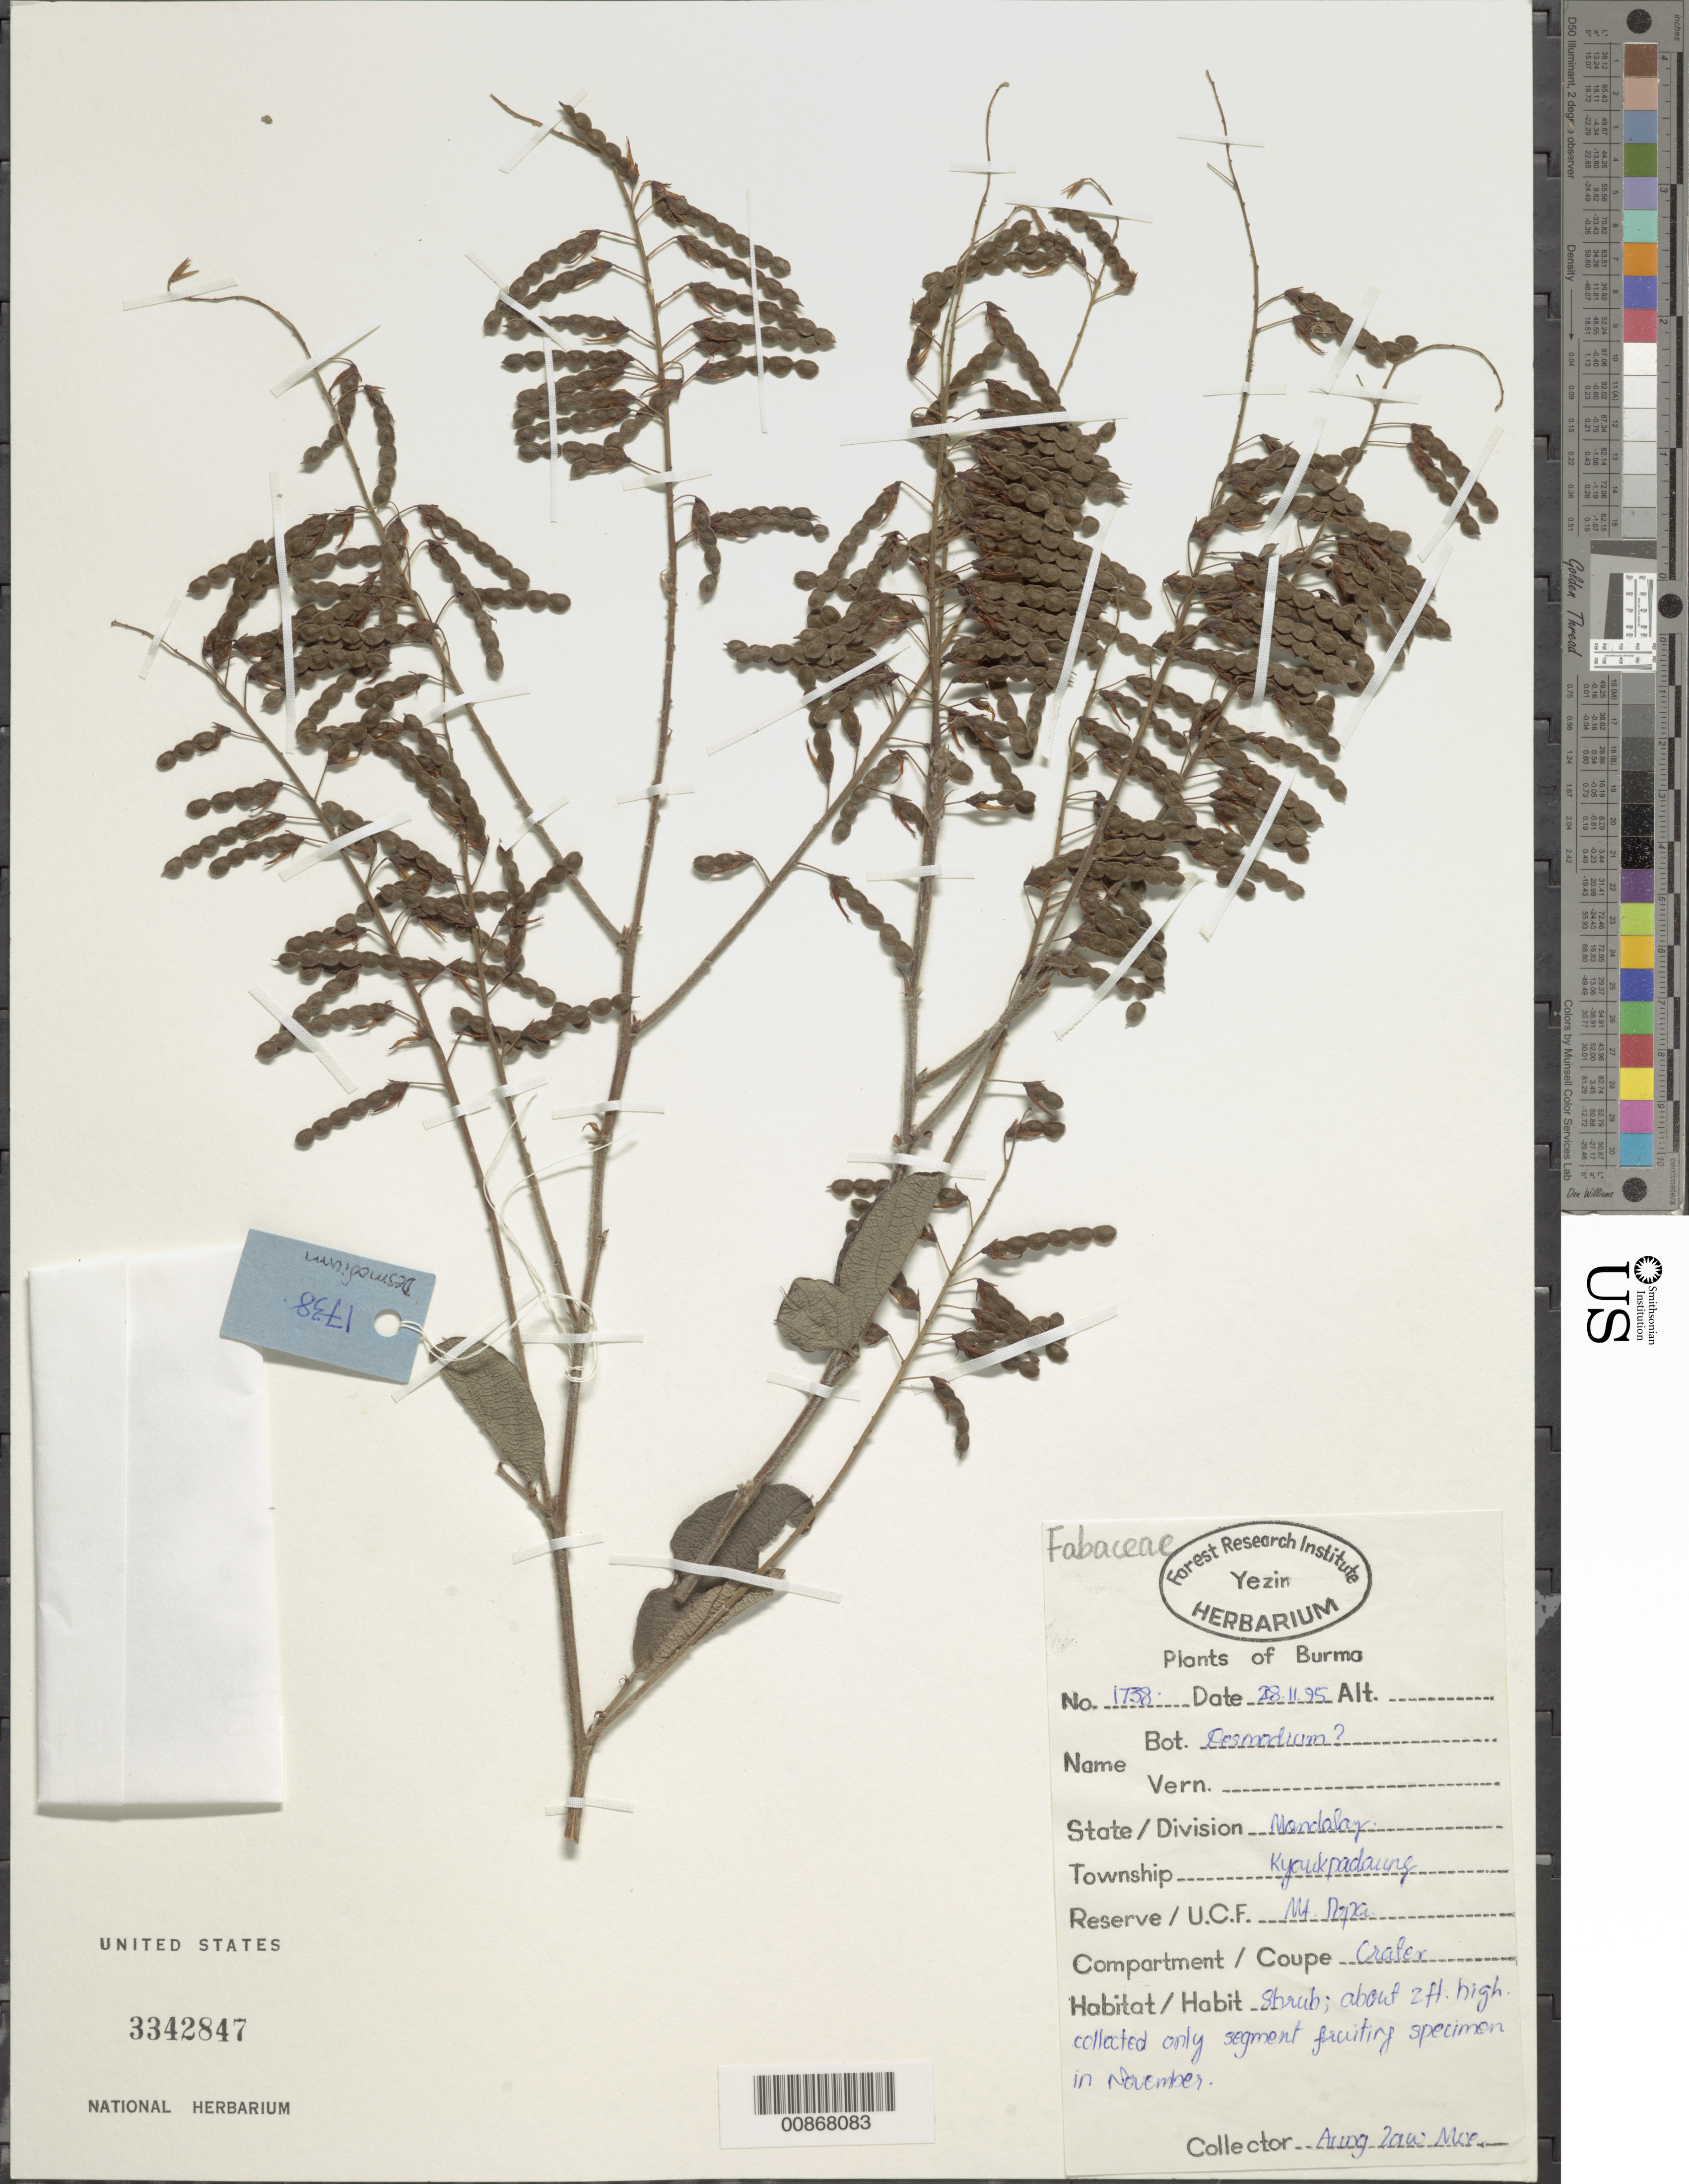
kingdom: Plantae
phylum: Tracheophyta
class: Magnoliopsida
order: Fabales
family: Fabaceae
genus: Desmodium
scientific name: Desmodium sp.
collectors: Aung Zaw Moe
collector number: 1738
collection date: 1995-11-28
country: Myanmar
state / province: Mandalay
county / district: Kyaukpadaung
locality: Mt. Popa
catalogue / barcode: US 3342847